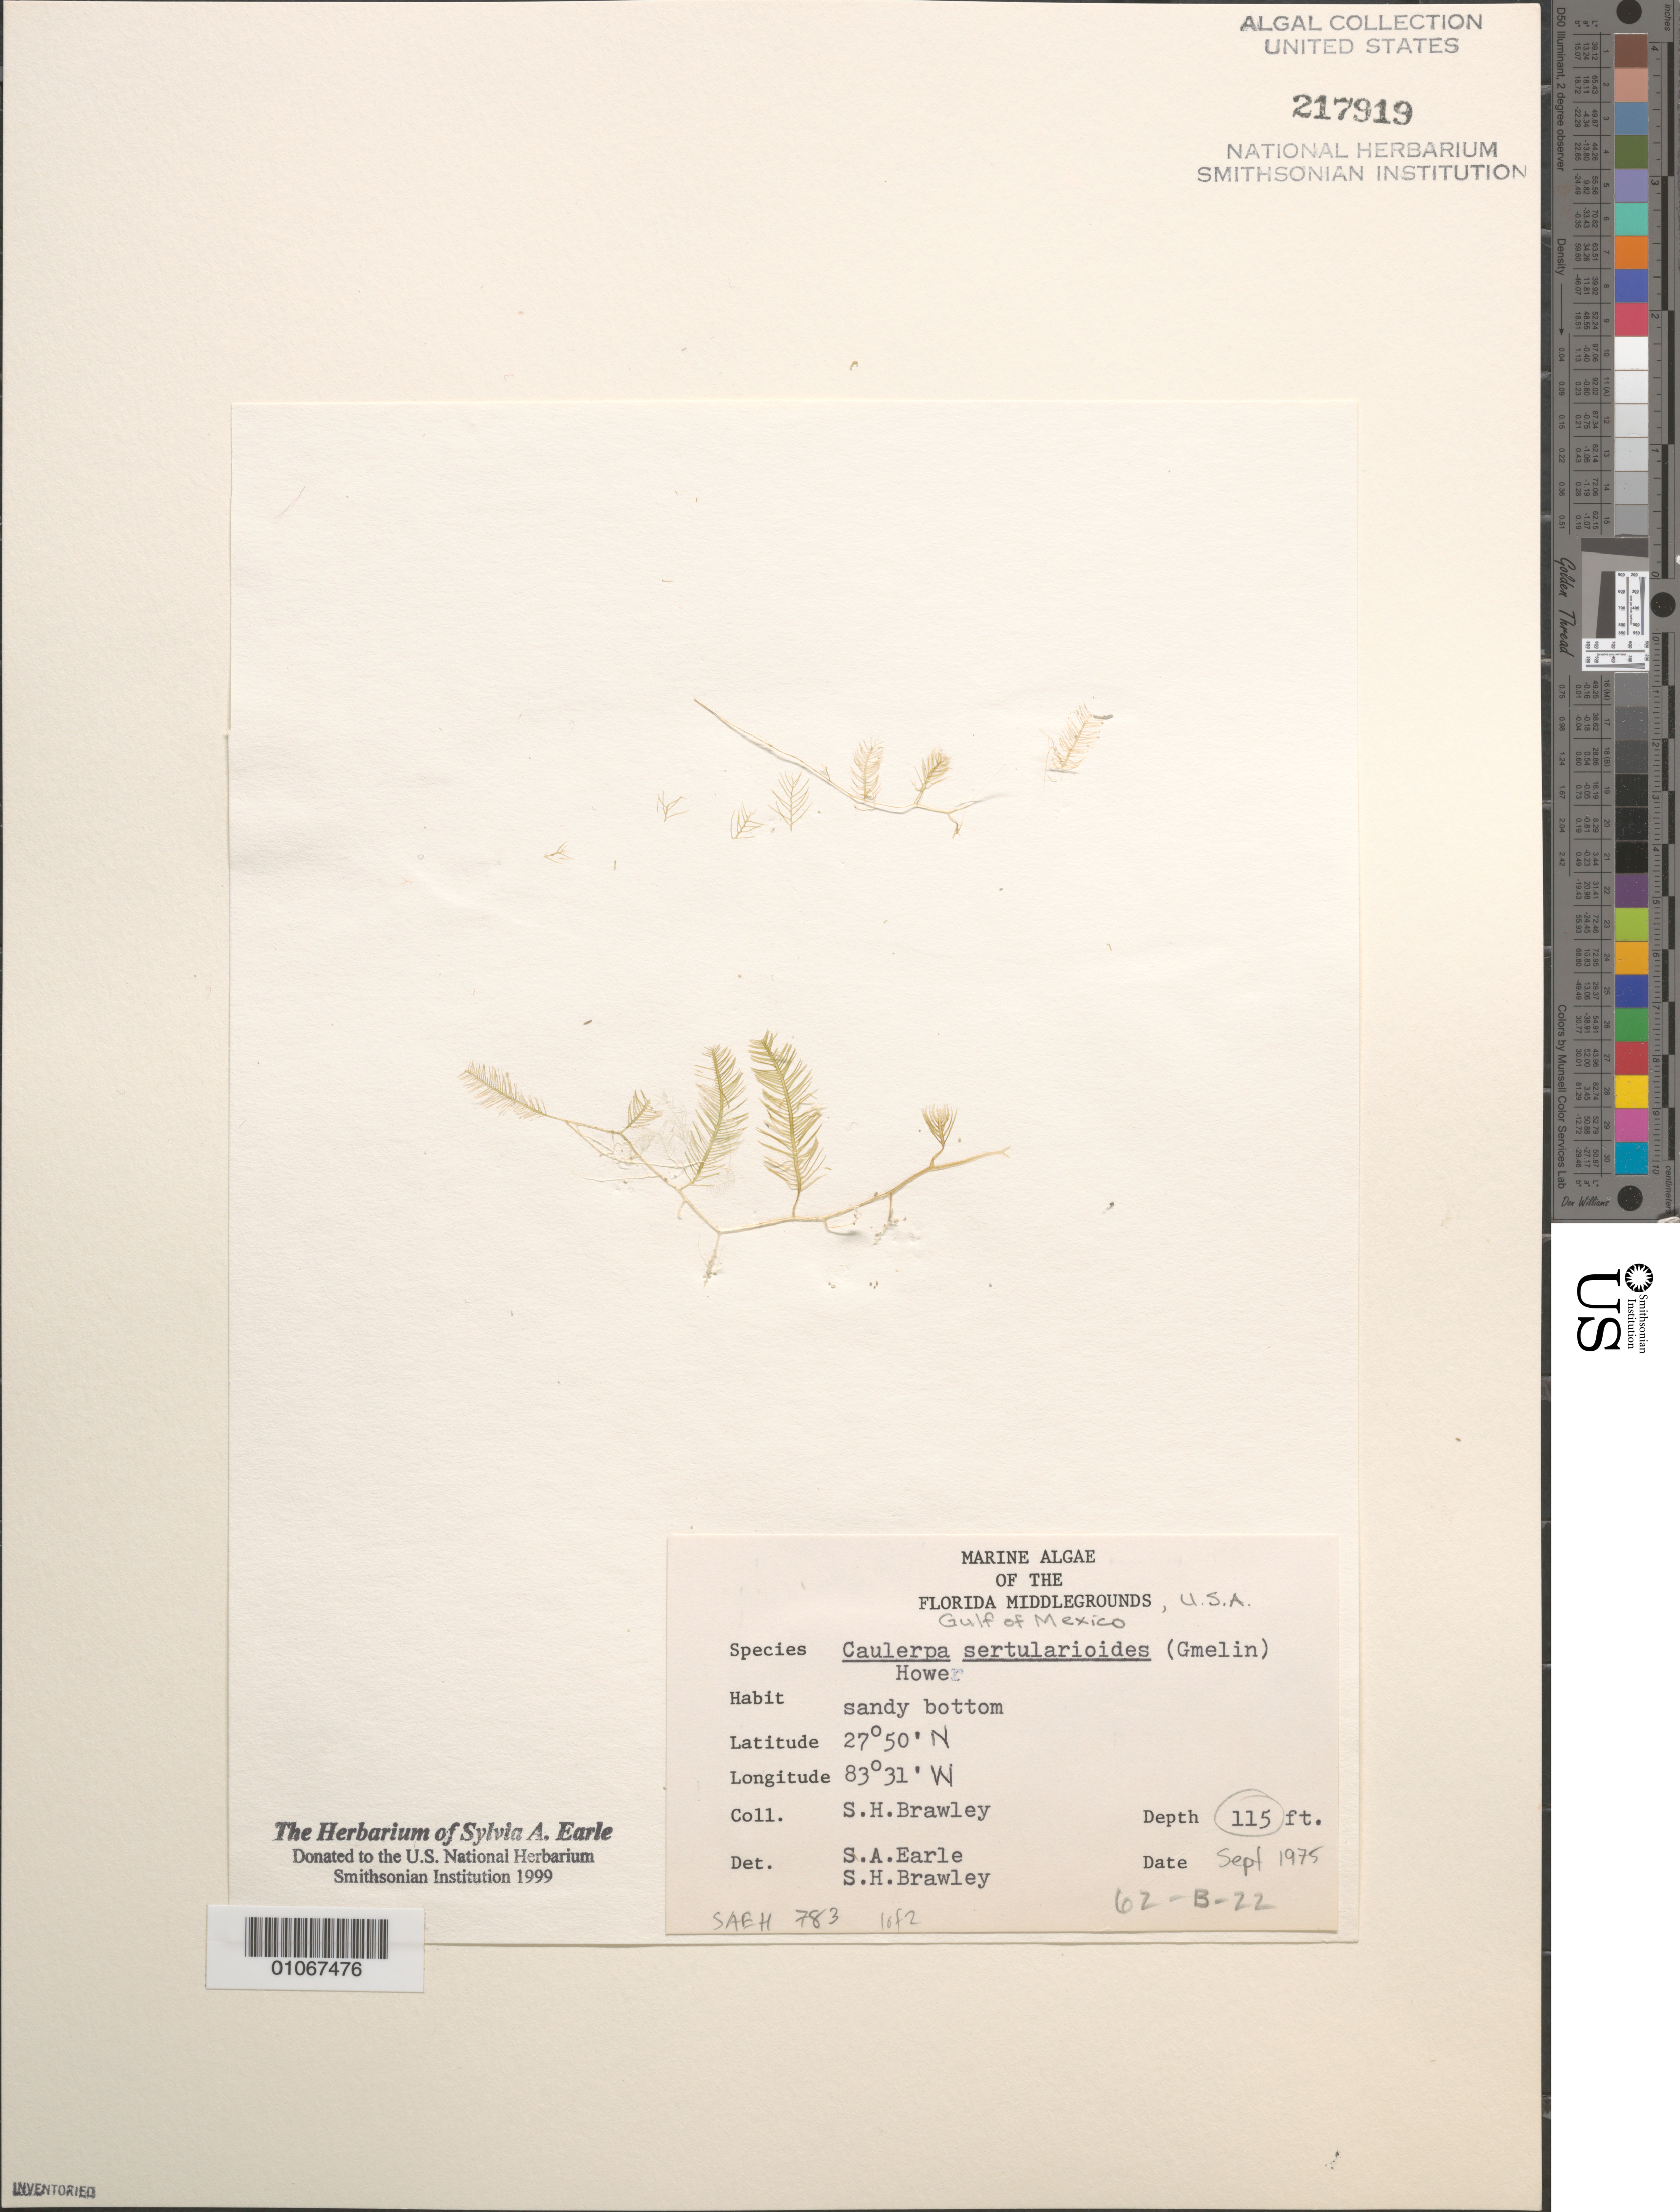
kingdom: Plantae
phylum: Chlorophyta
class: Ulvophyceae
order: Bryopsidales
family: Caulerpaceae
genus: Caulerpa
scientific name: Caulerpa sertularioides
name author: (S.G. Gmel.) M. Howe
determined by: Earle, S. A.; Brawley, S. H.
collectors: S. Brawley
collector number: SAEH 783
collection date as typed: Sep 1975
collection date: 1975-09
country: United States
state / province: Florida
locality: Gulf of Mexico, Florida Middle Grounds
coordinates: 27 50'N, 83 31'W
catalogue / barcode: US 217919